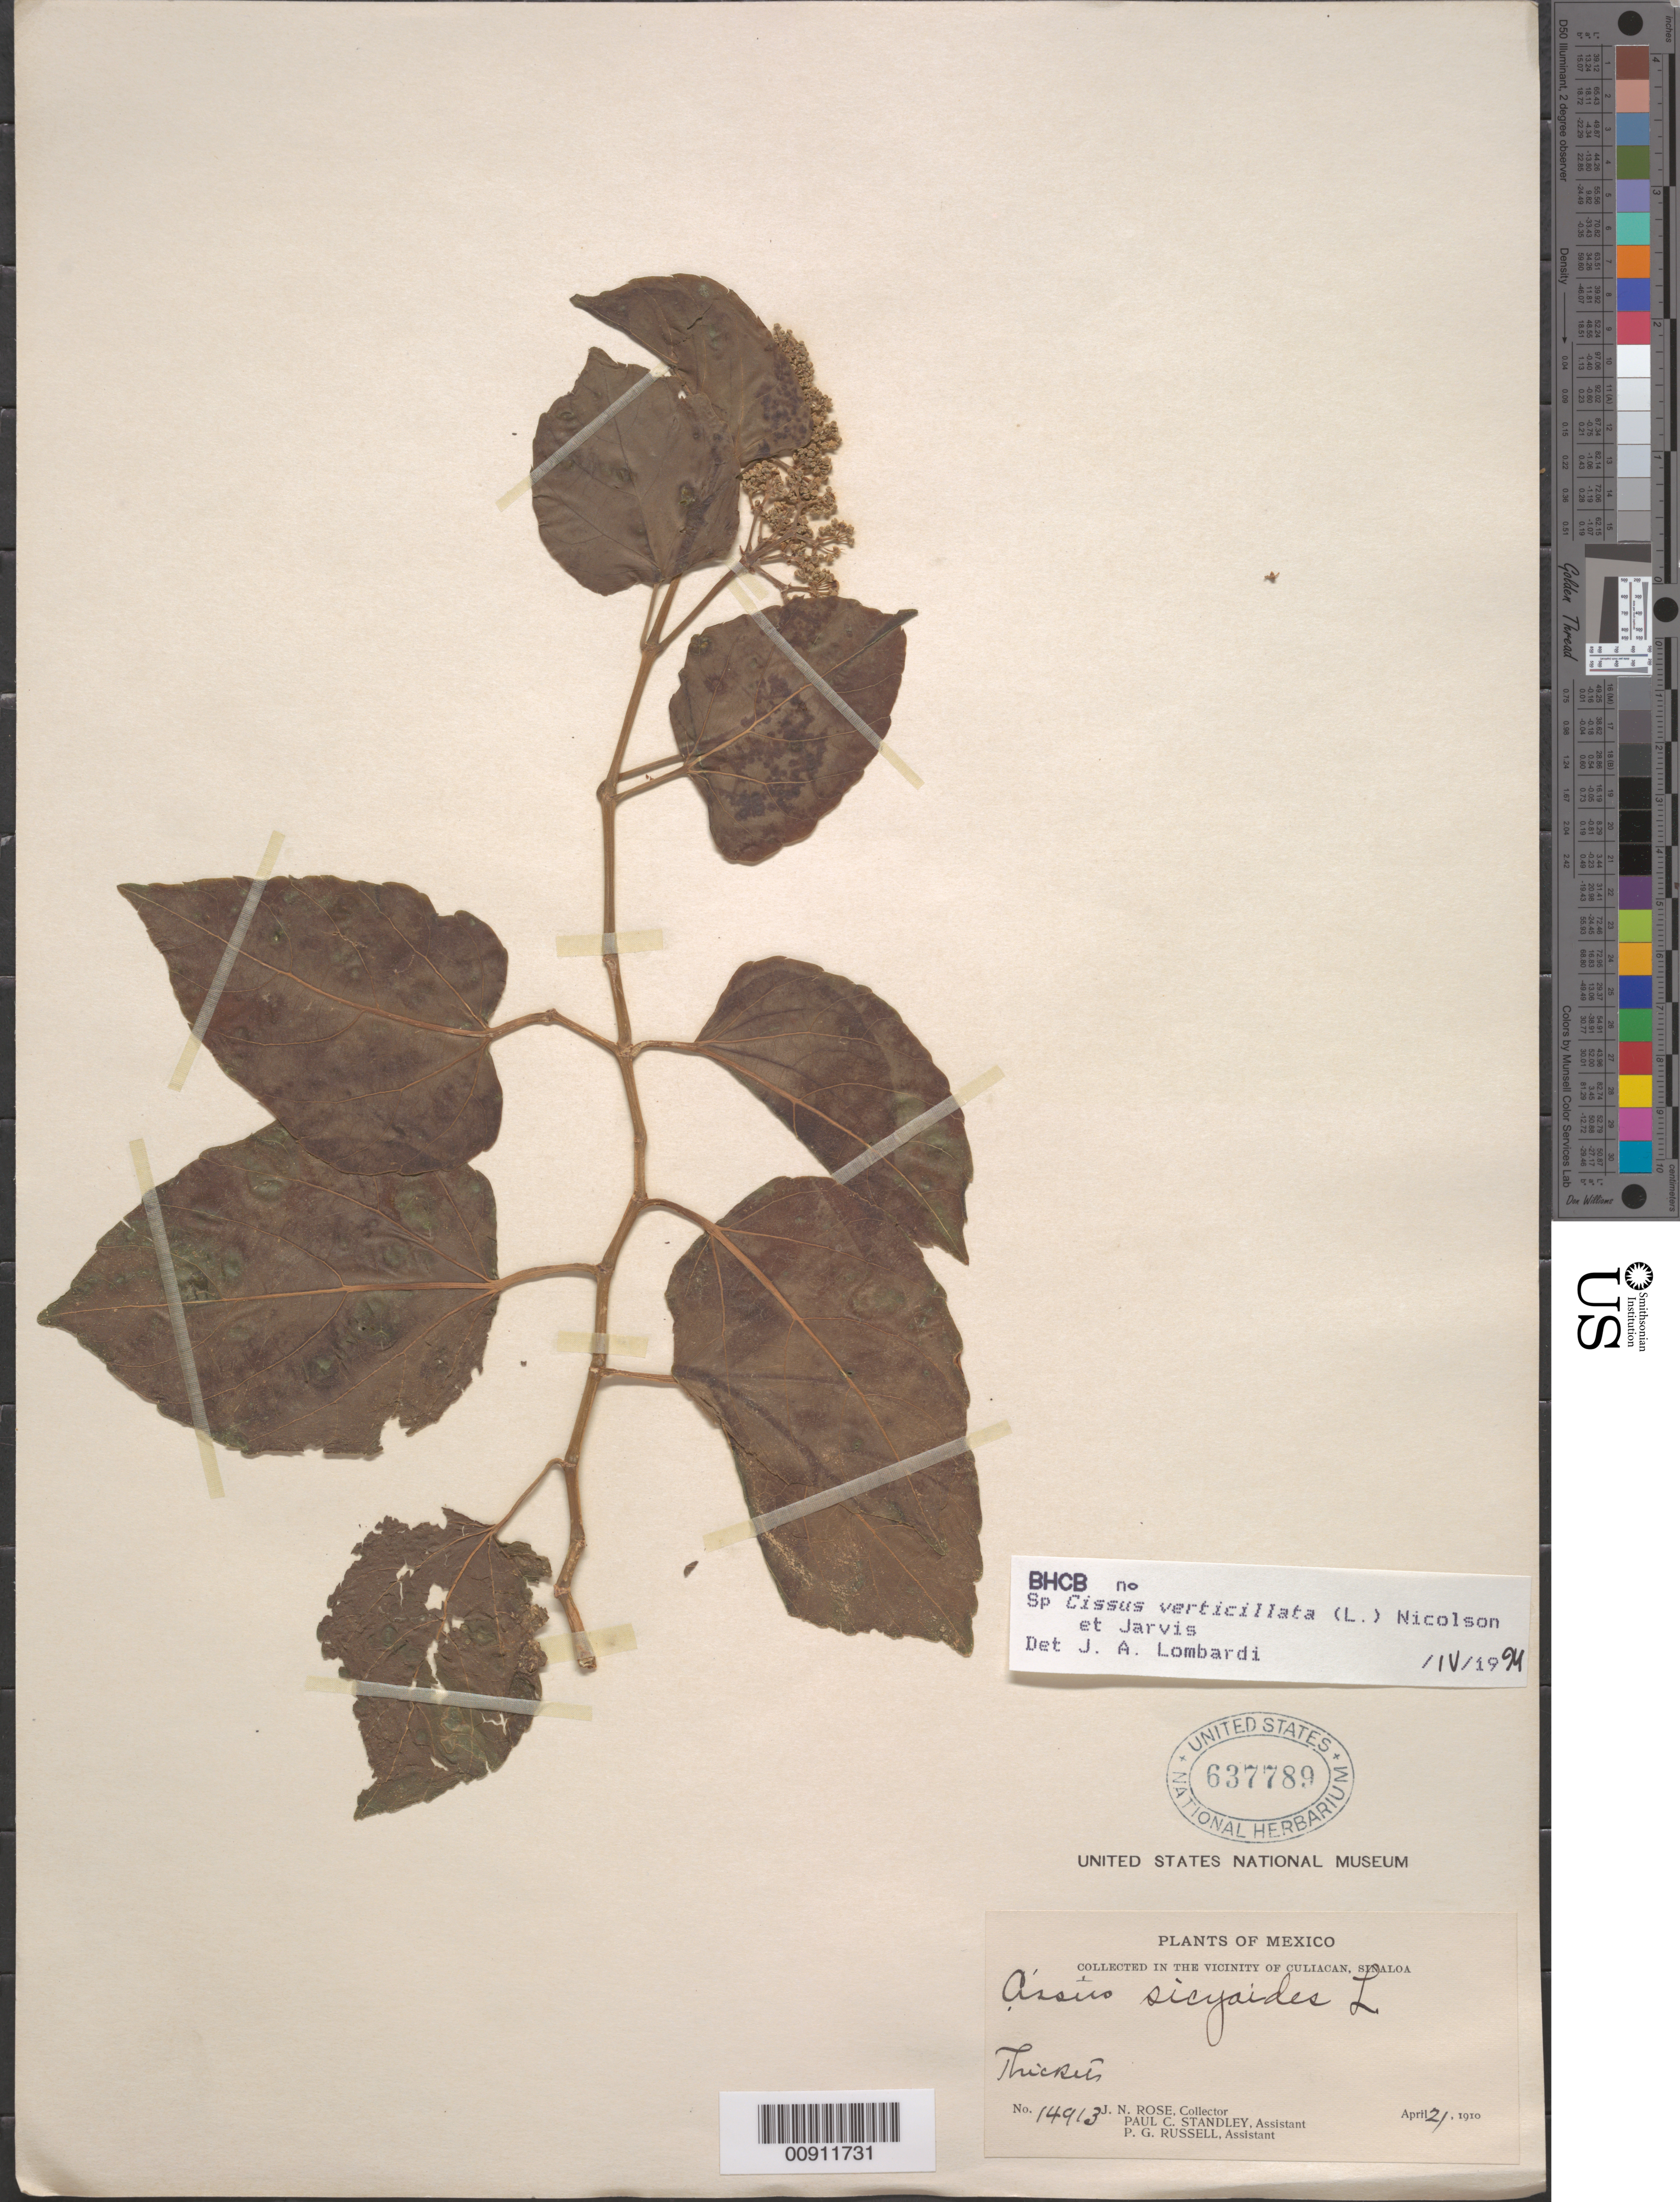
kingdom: Plantae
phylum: Tracheophyta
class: Magnoliopsida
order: Vitales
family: Vitaceae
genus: Cissus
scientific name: Cissus verticillata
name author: (L.) Nicolson & C.E. Jarvis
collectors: J. N. Rose, P. C. Standley & P. G. Russell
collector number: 14913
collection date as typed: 21 Apr 1910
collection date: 1910-04-21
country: Mexico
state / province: Sinaloa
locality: Vicinity of Culiacan, Sinaloa.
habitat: Thickets.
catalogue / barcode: US 637789